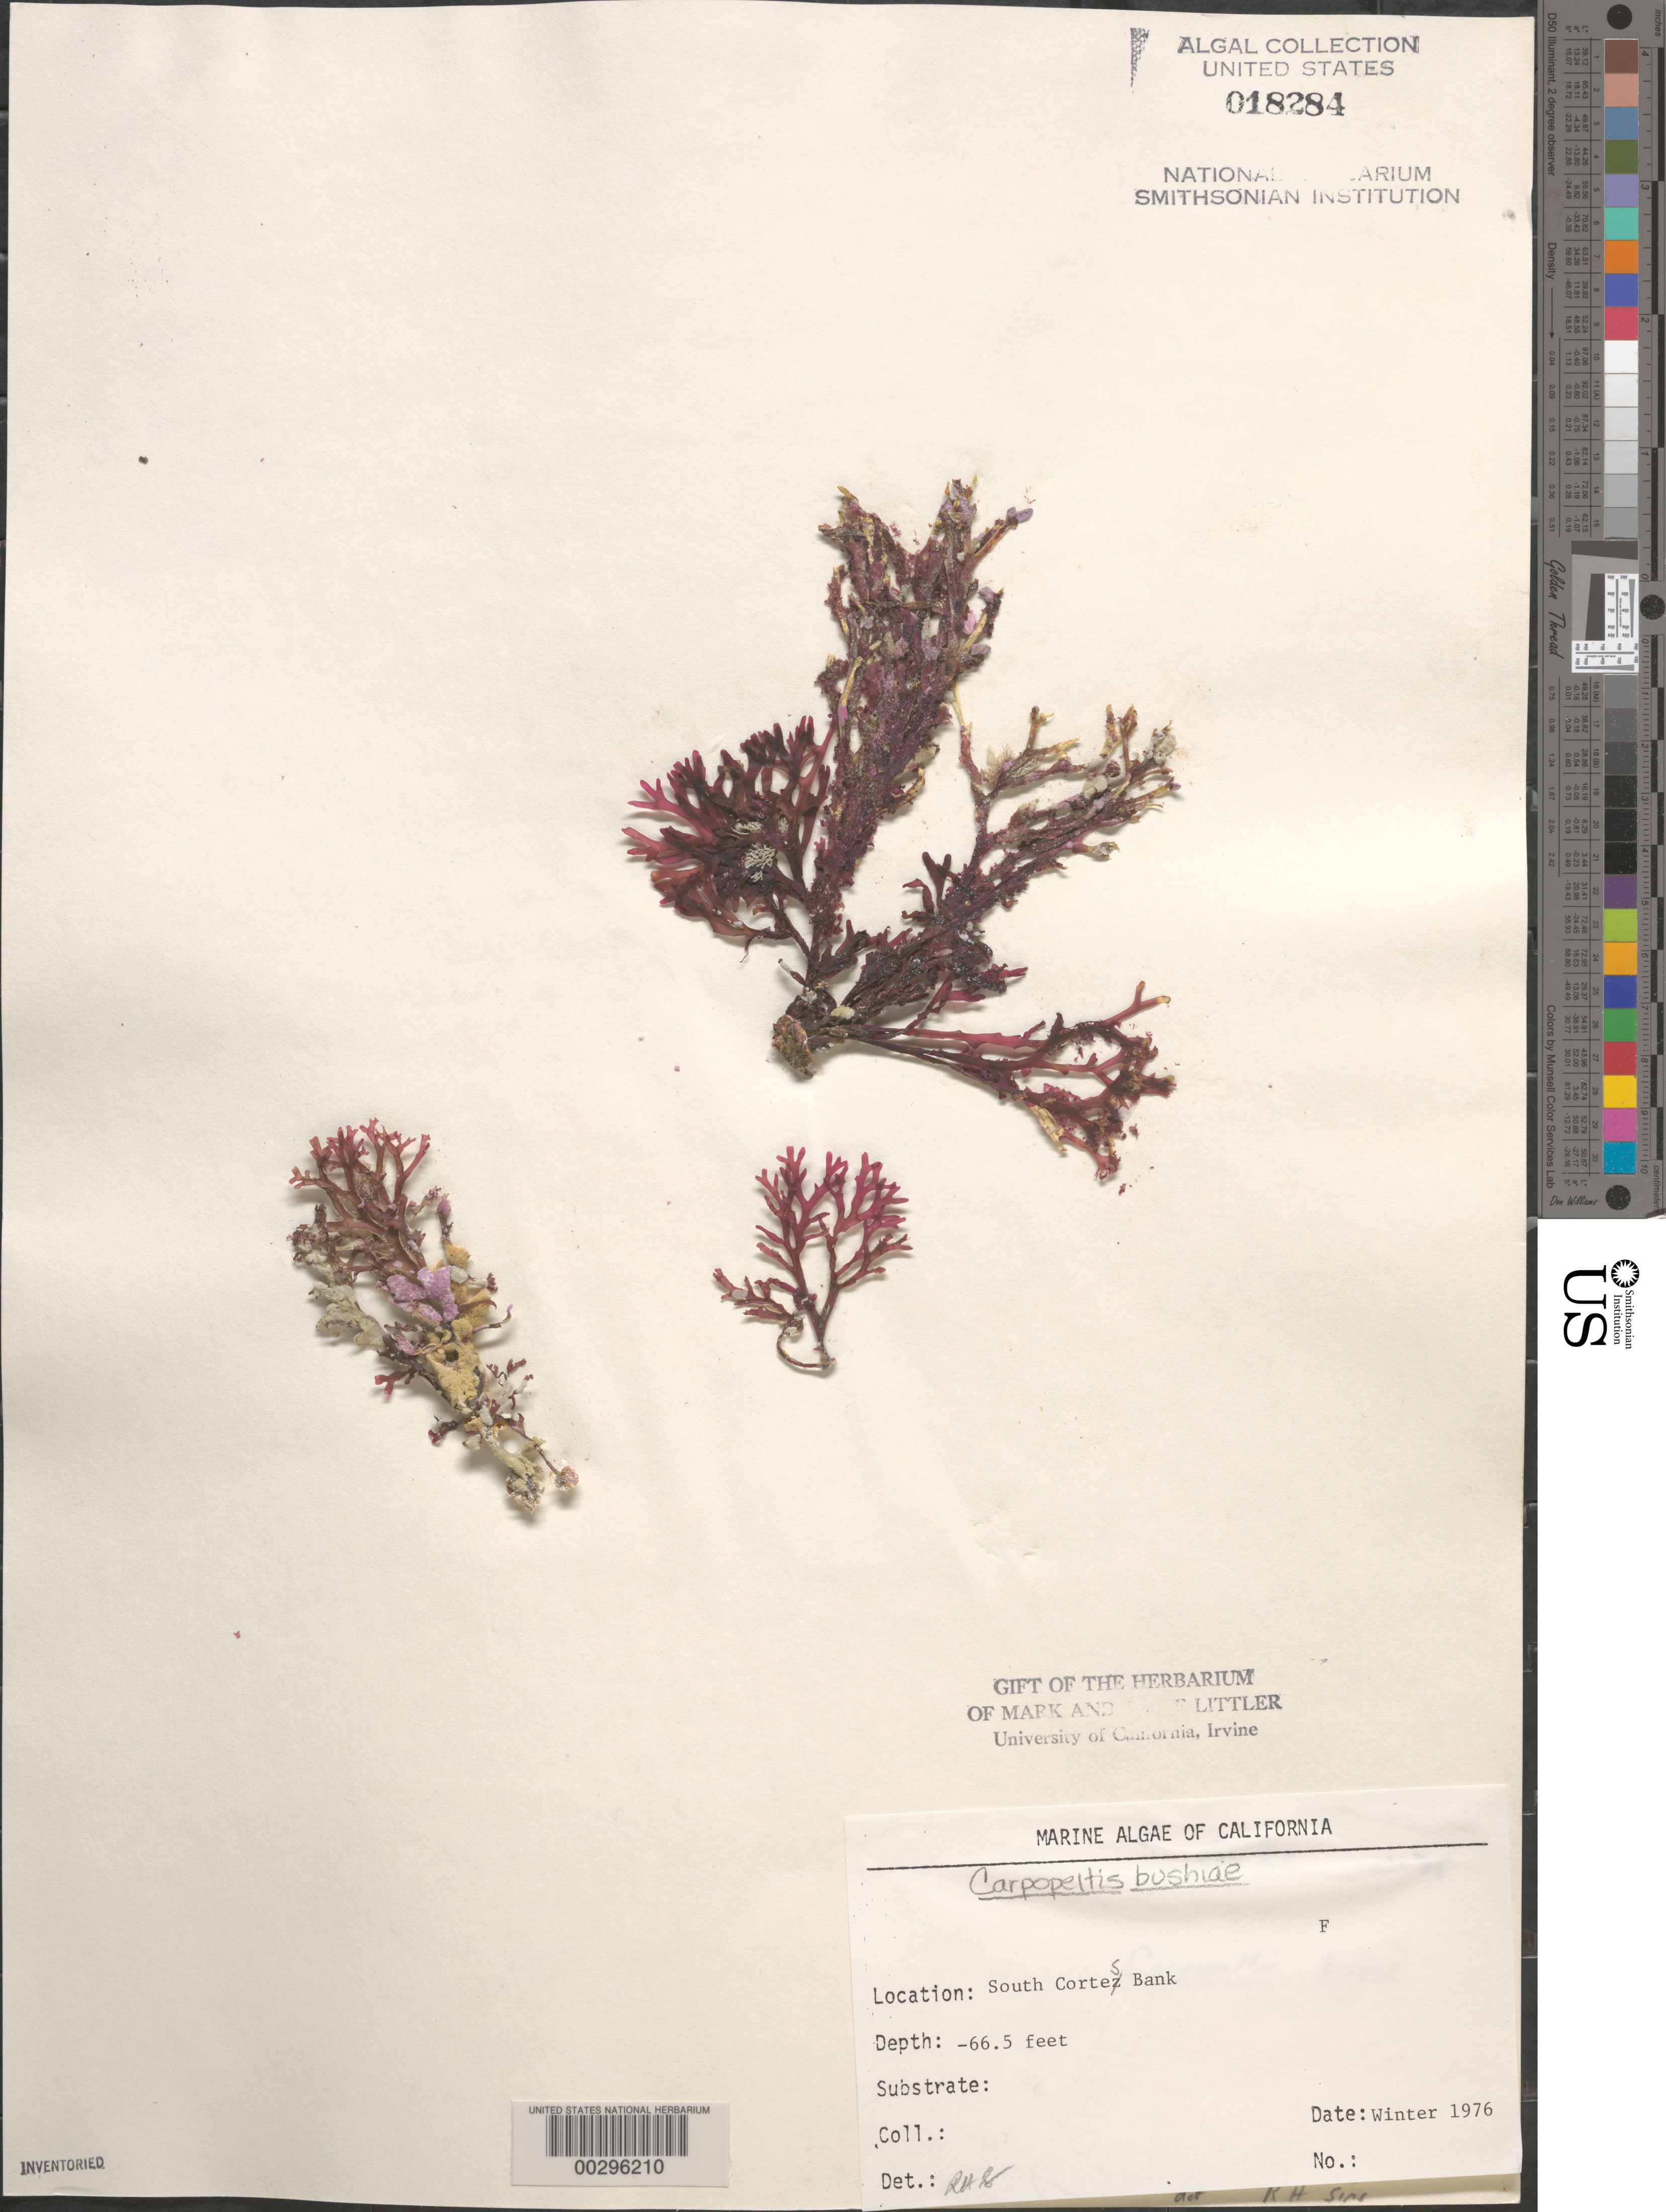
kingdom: Plantae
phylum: Rhodophyta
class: Florideophyceae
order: Halymeniales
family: Halymeniaceae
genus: Carpopeltis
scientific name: Carpopeltis bushiae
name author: (Farl.) Kylin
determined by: Sims, Robert H.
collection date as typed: Win 1976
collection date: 1976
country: United States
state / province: California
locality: South Cortes Bank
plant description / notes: BLM-SOCALBIGHT Rocky Intertidal Survey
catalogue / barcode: US 18284